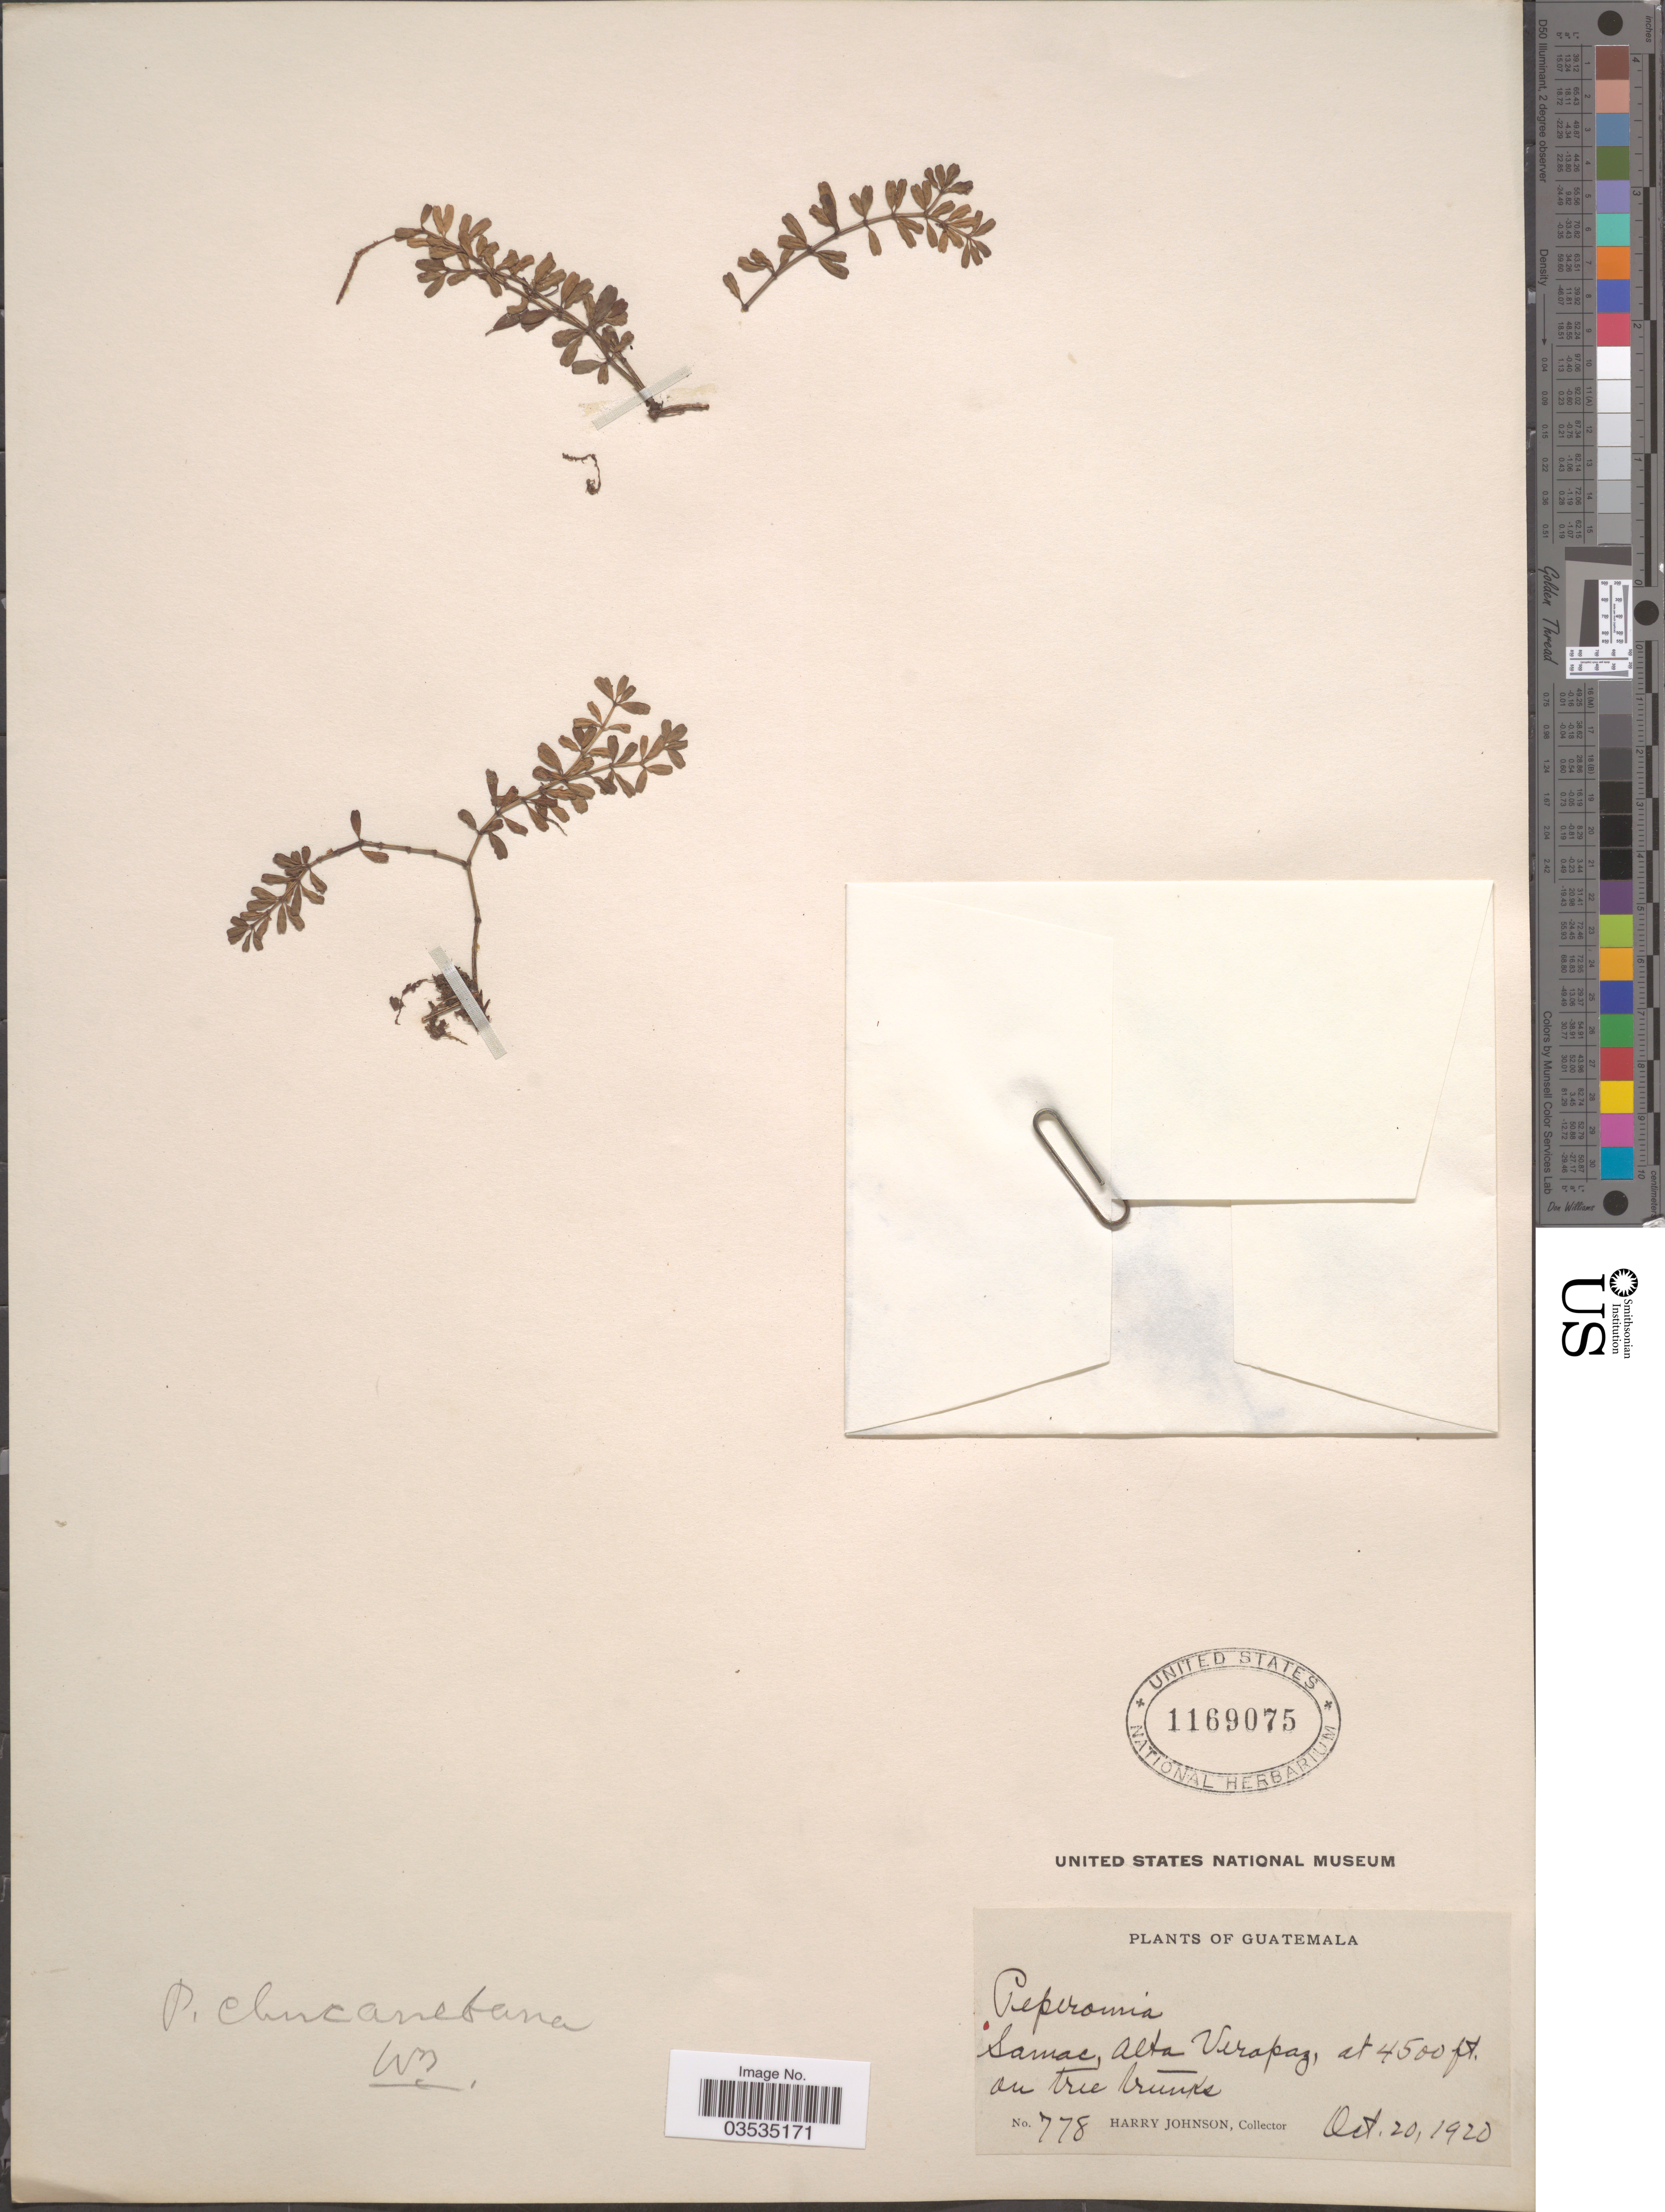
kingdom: Plantae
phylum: Tracheophyta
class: Magnoliopsida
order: Piperales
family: Piperaceae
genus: Peperomia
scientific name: Peperomia chucanebana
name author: Trel.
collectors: H. Johnson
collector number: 778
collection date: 1920-10-20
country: Guatemala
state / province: Alta Verapaz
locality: Samac, Alta Verapaz.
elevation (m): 1372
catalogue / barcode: US 1169075